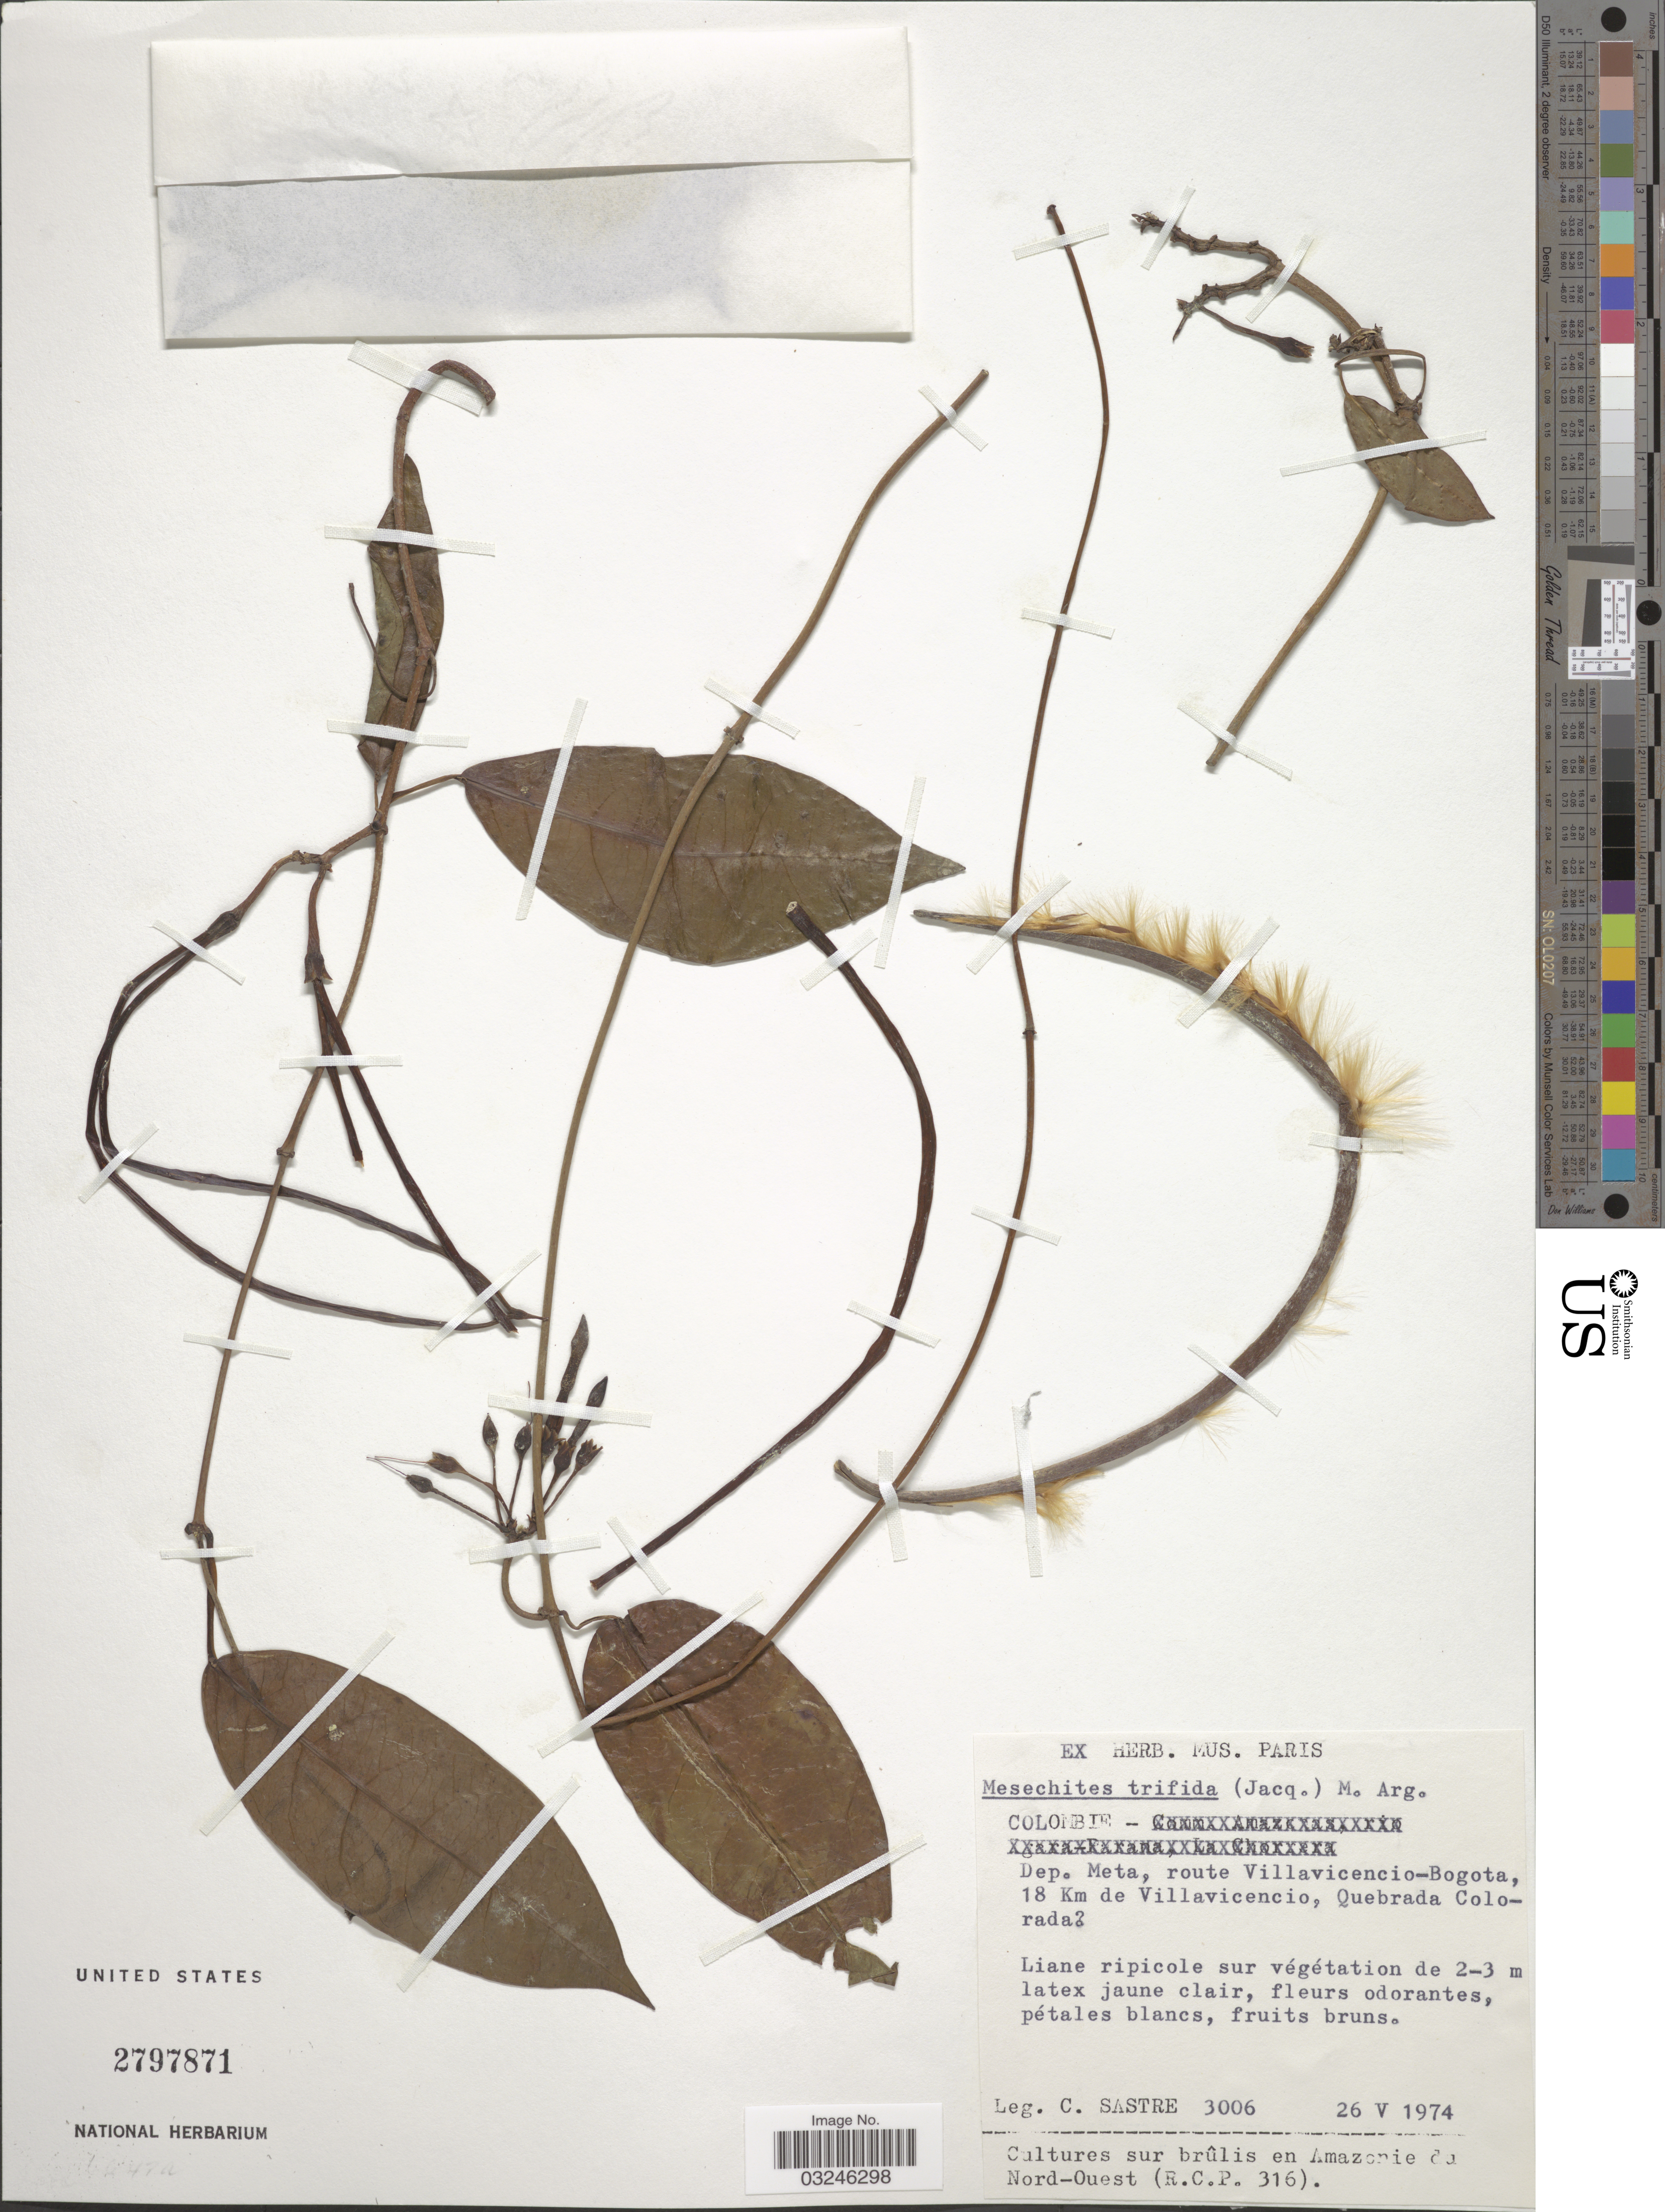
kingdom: Plantae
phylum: Tracheophyta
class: Magnoliopsida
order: Gentianales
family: Apocynaceae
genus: Mesechites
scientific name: Mesechites trifidus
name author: (Jacq.) Müll. Arg.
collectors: C. Sastre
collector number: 3006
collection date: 1974-05-26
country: Colombia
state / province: Meta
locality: Dep. Meta, route Villavicencio-Bogota, 18 Km de Villavicencio, Quebrada Colorada.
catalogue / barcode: US 2797871